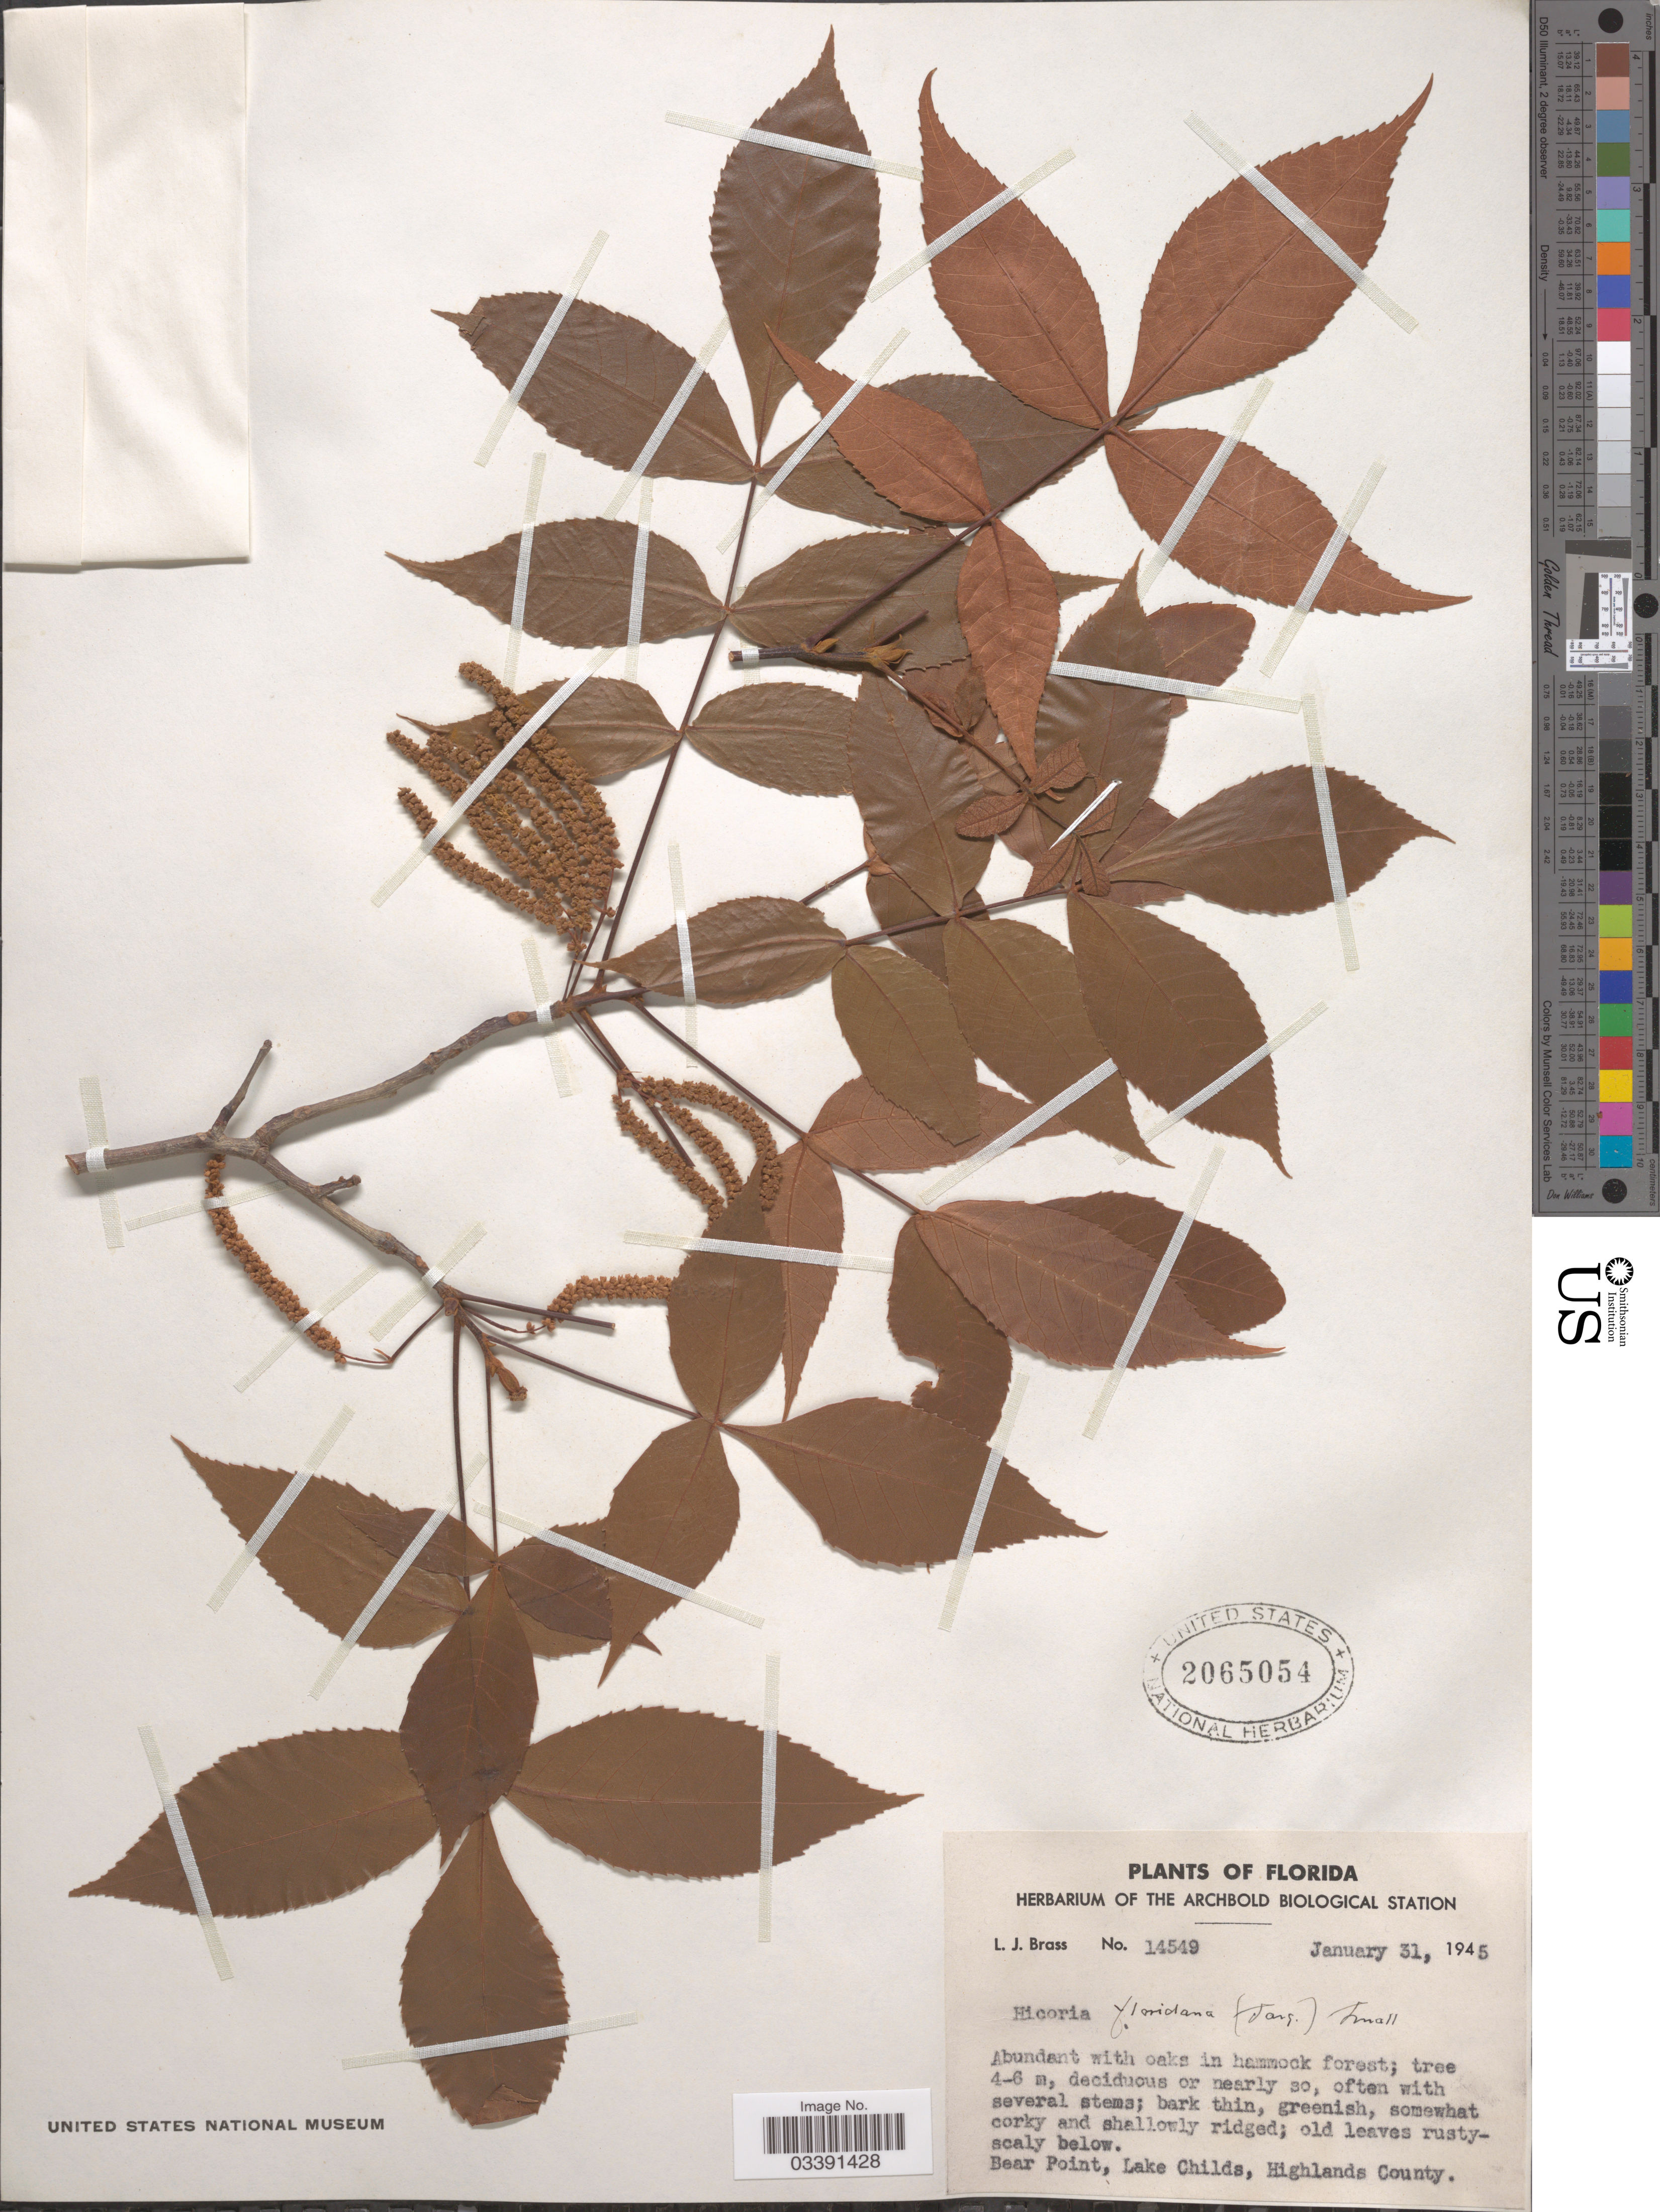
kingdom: Plantae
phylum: Tracheophyta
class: Magnoliopsida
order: Fagales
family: Juglandaceae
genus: Carya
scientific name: Carya floridana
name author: Sarg.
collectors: L. J. Brass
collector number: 14549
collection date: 1945-01-31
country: United States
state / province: Florida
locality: Bear Point, Lake Childs, Highlands County.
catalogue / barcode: US 2065054